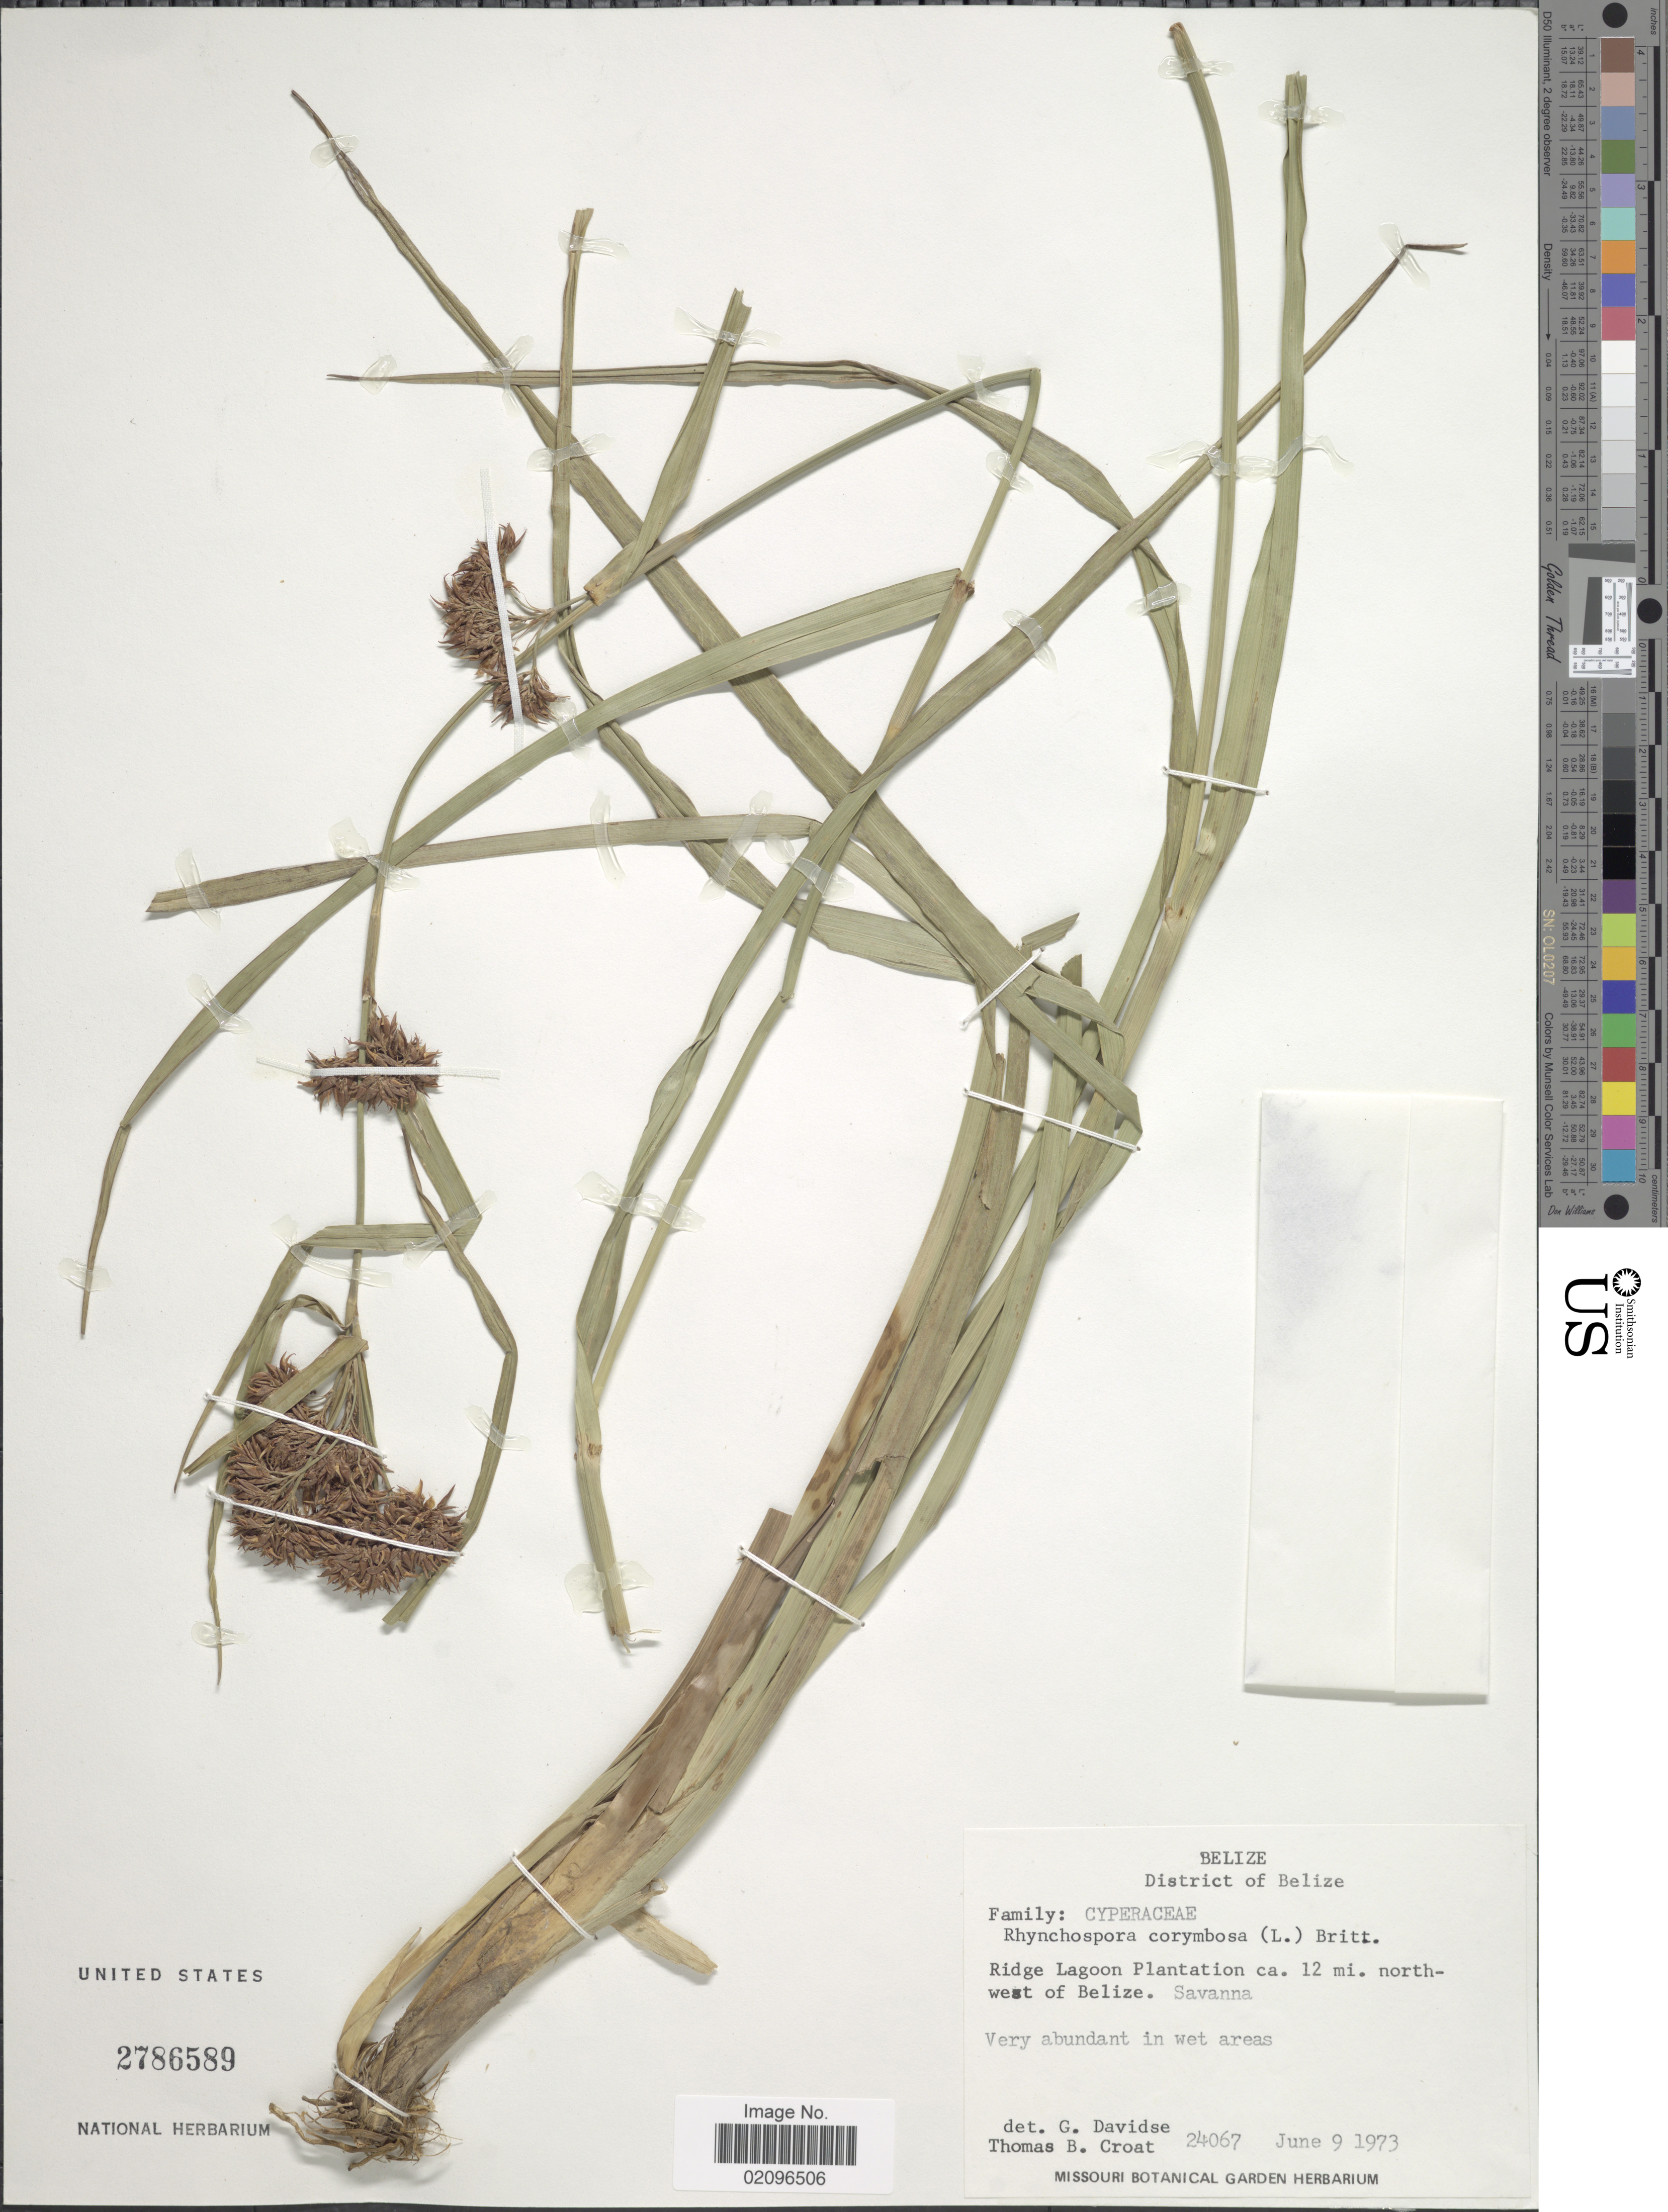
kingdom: Plantae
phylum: Tracheophyta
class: Liliopsida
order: Poales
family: Cyperaceae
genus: Rhynchospora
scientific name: Rhynchospora organensis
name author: C.B. Clarke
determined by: Weber, P., (ICN), Universidade Federal do Rio Grande do Sul (BRAZIL)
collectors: T. B. Croat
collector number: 24067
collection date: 1973-06-09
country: Belize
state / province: Belize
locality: Belize, District of Belize. Ridge Lagoon Plantation ca. 12 mi. northwest of Belize.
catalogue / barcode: US 2786589